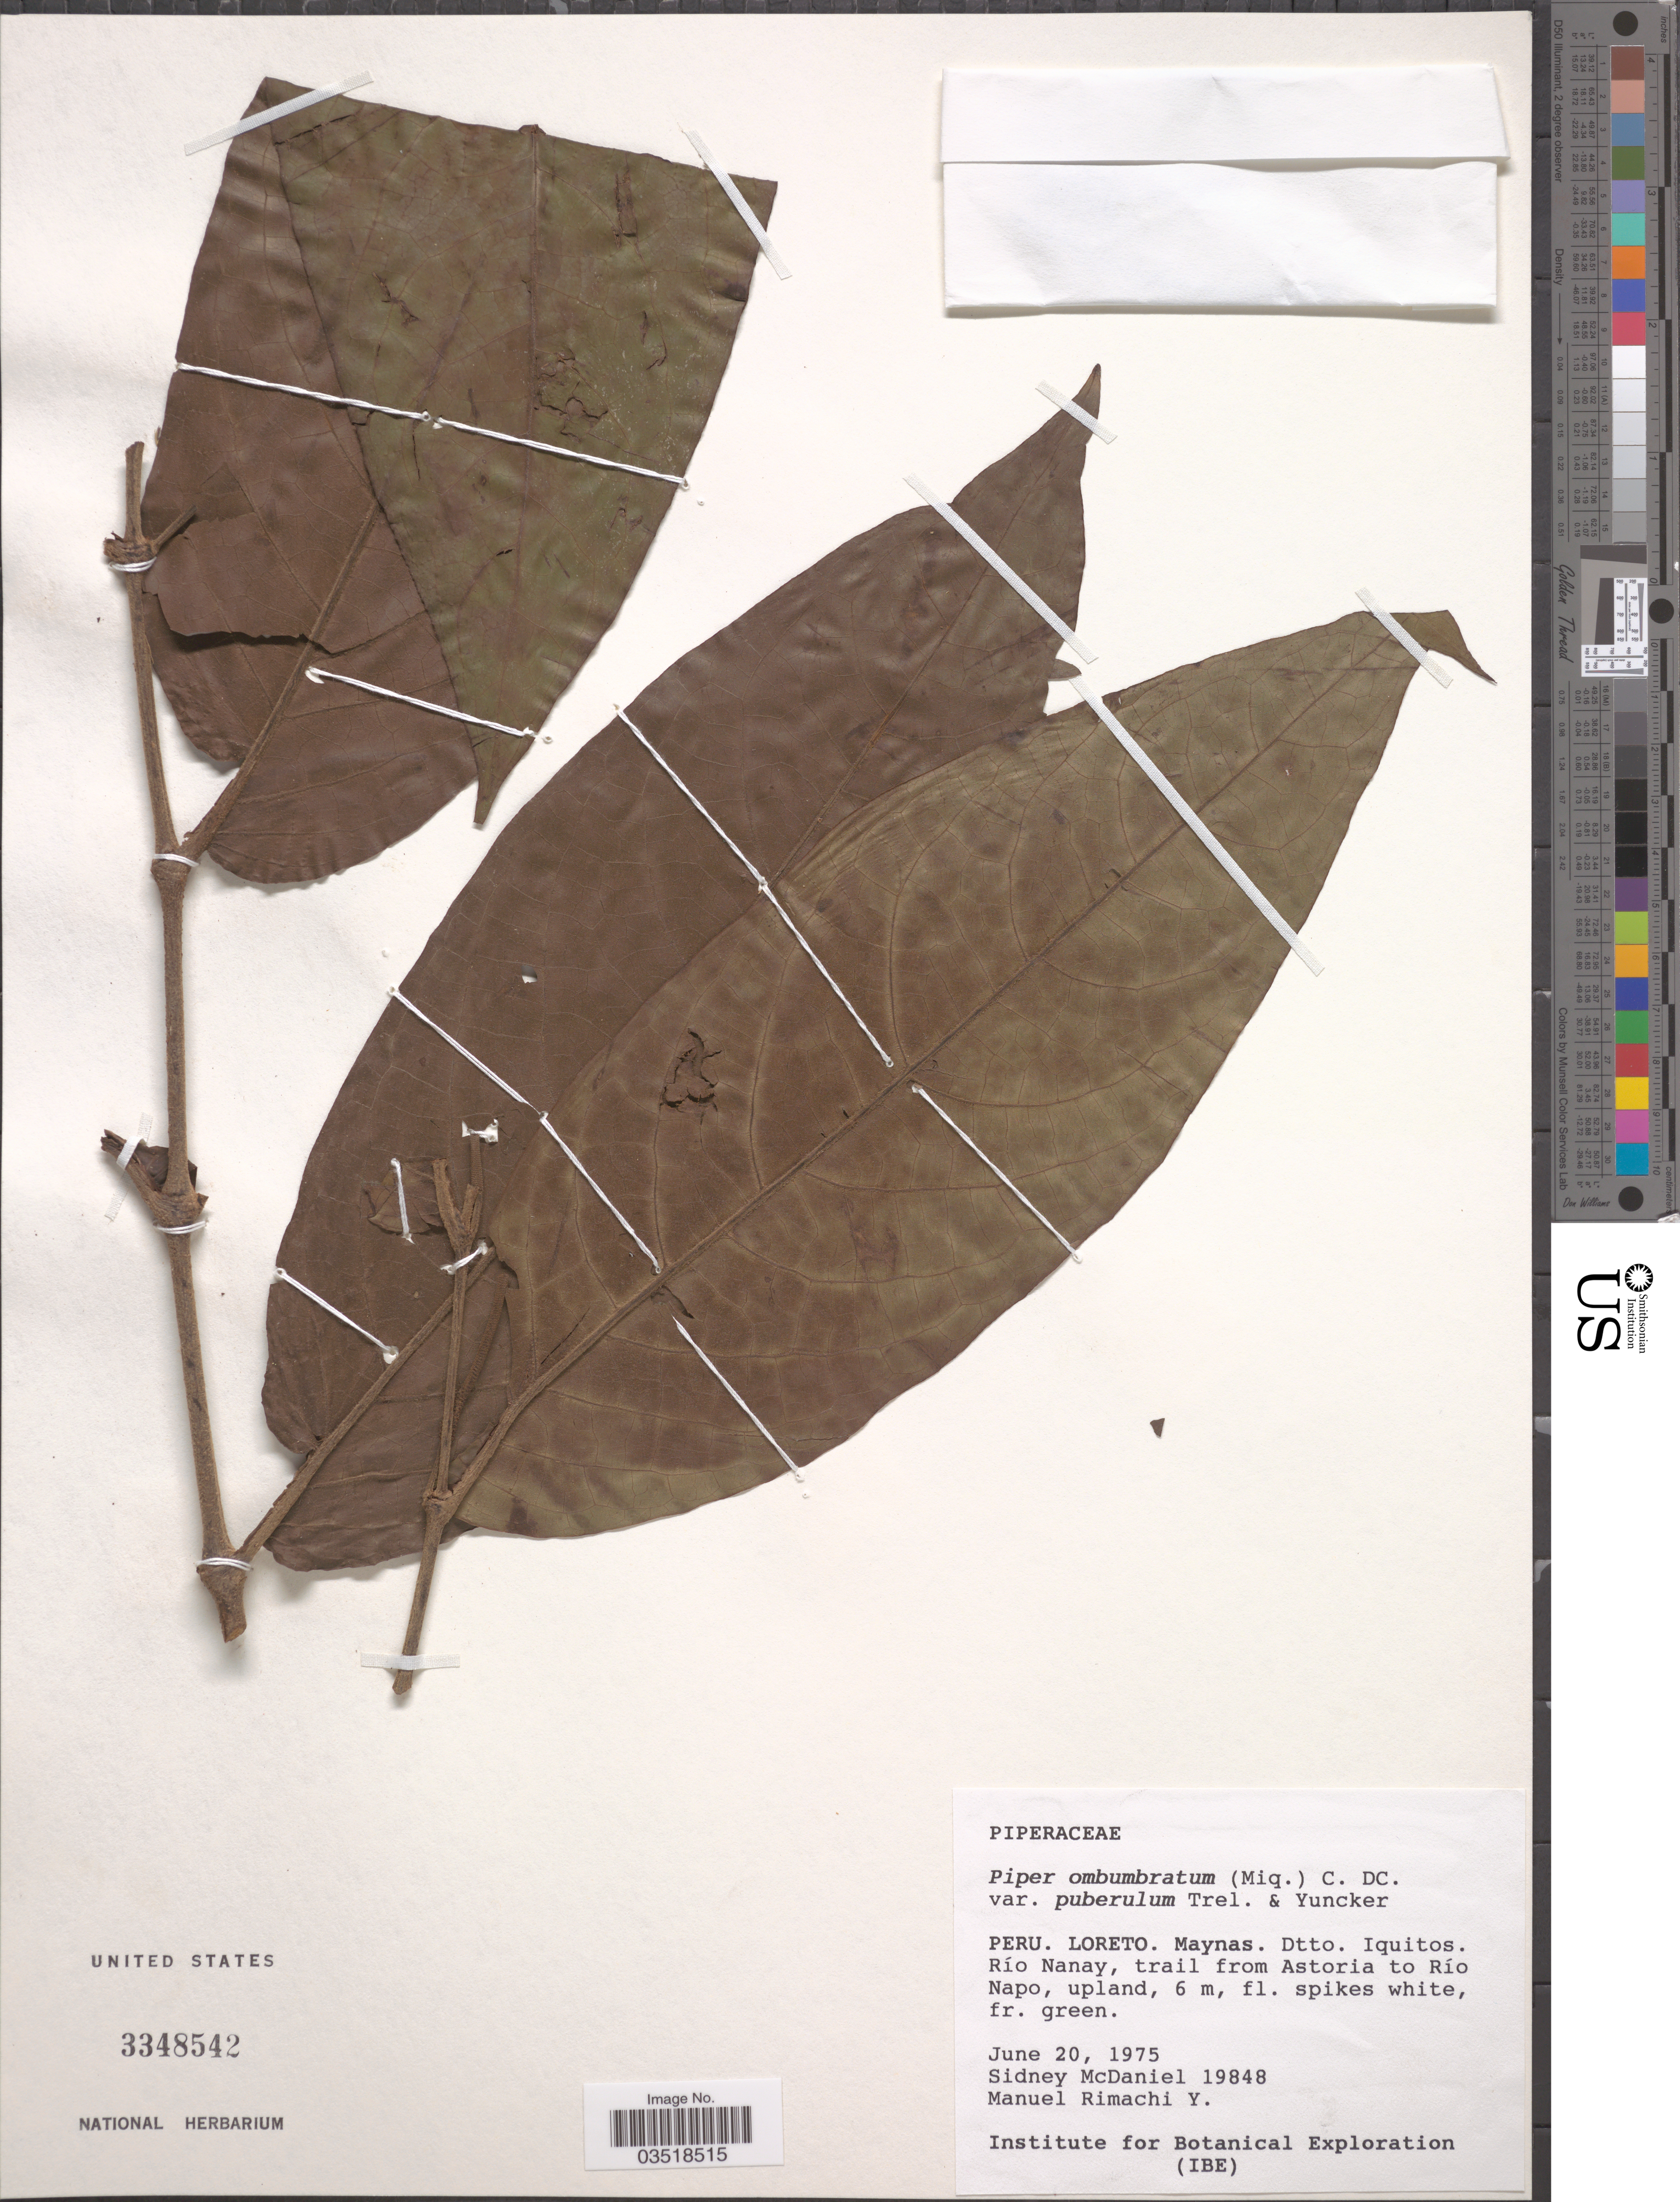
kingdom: Plantae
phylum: Tracheophyta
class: Magnoliopsida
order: Piperales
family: Piperaceae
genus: Piper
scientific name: Piper obumbratum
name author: C. DC.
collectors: S. McDaniel & M. Rimachi Y.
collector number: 19848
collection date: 1975-06-20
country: Peru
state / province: Loreto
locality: Maynas. Dtto. Iquitos. Río Nanay, trail from Astoria to Río Napo.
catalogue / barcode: US 3348542